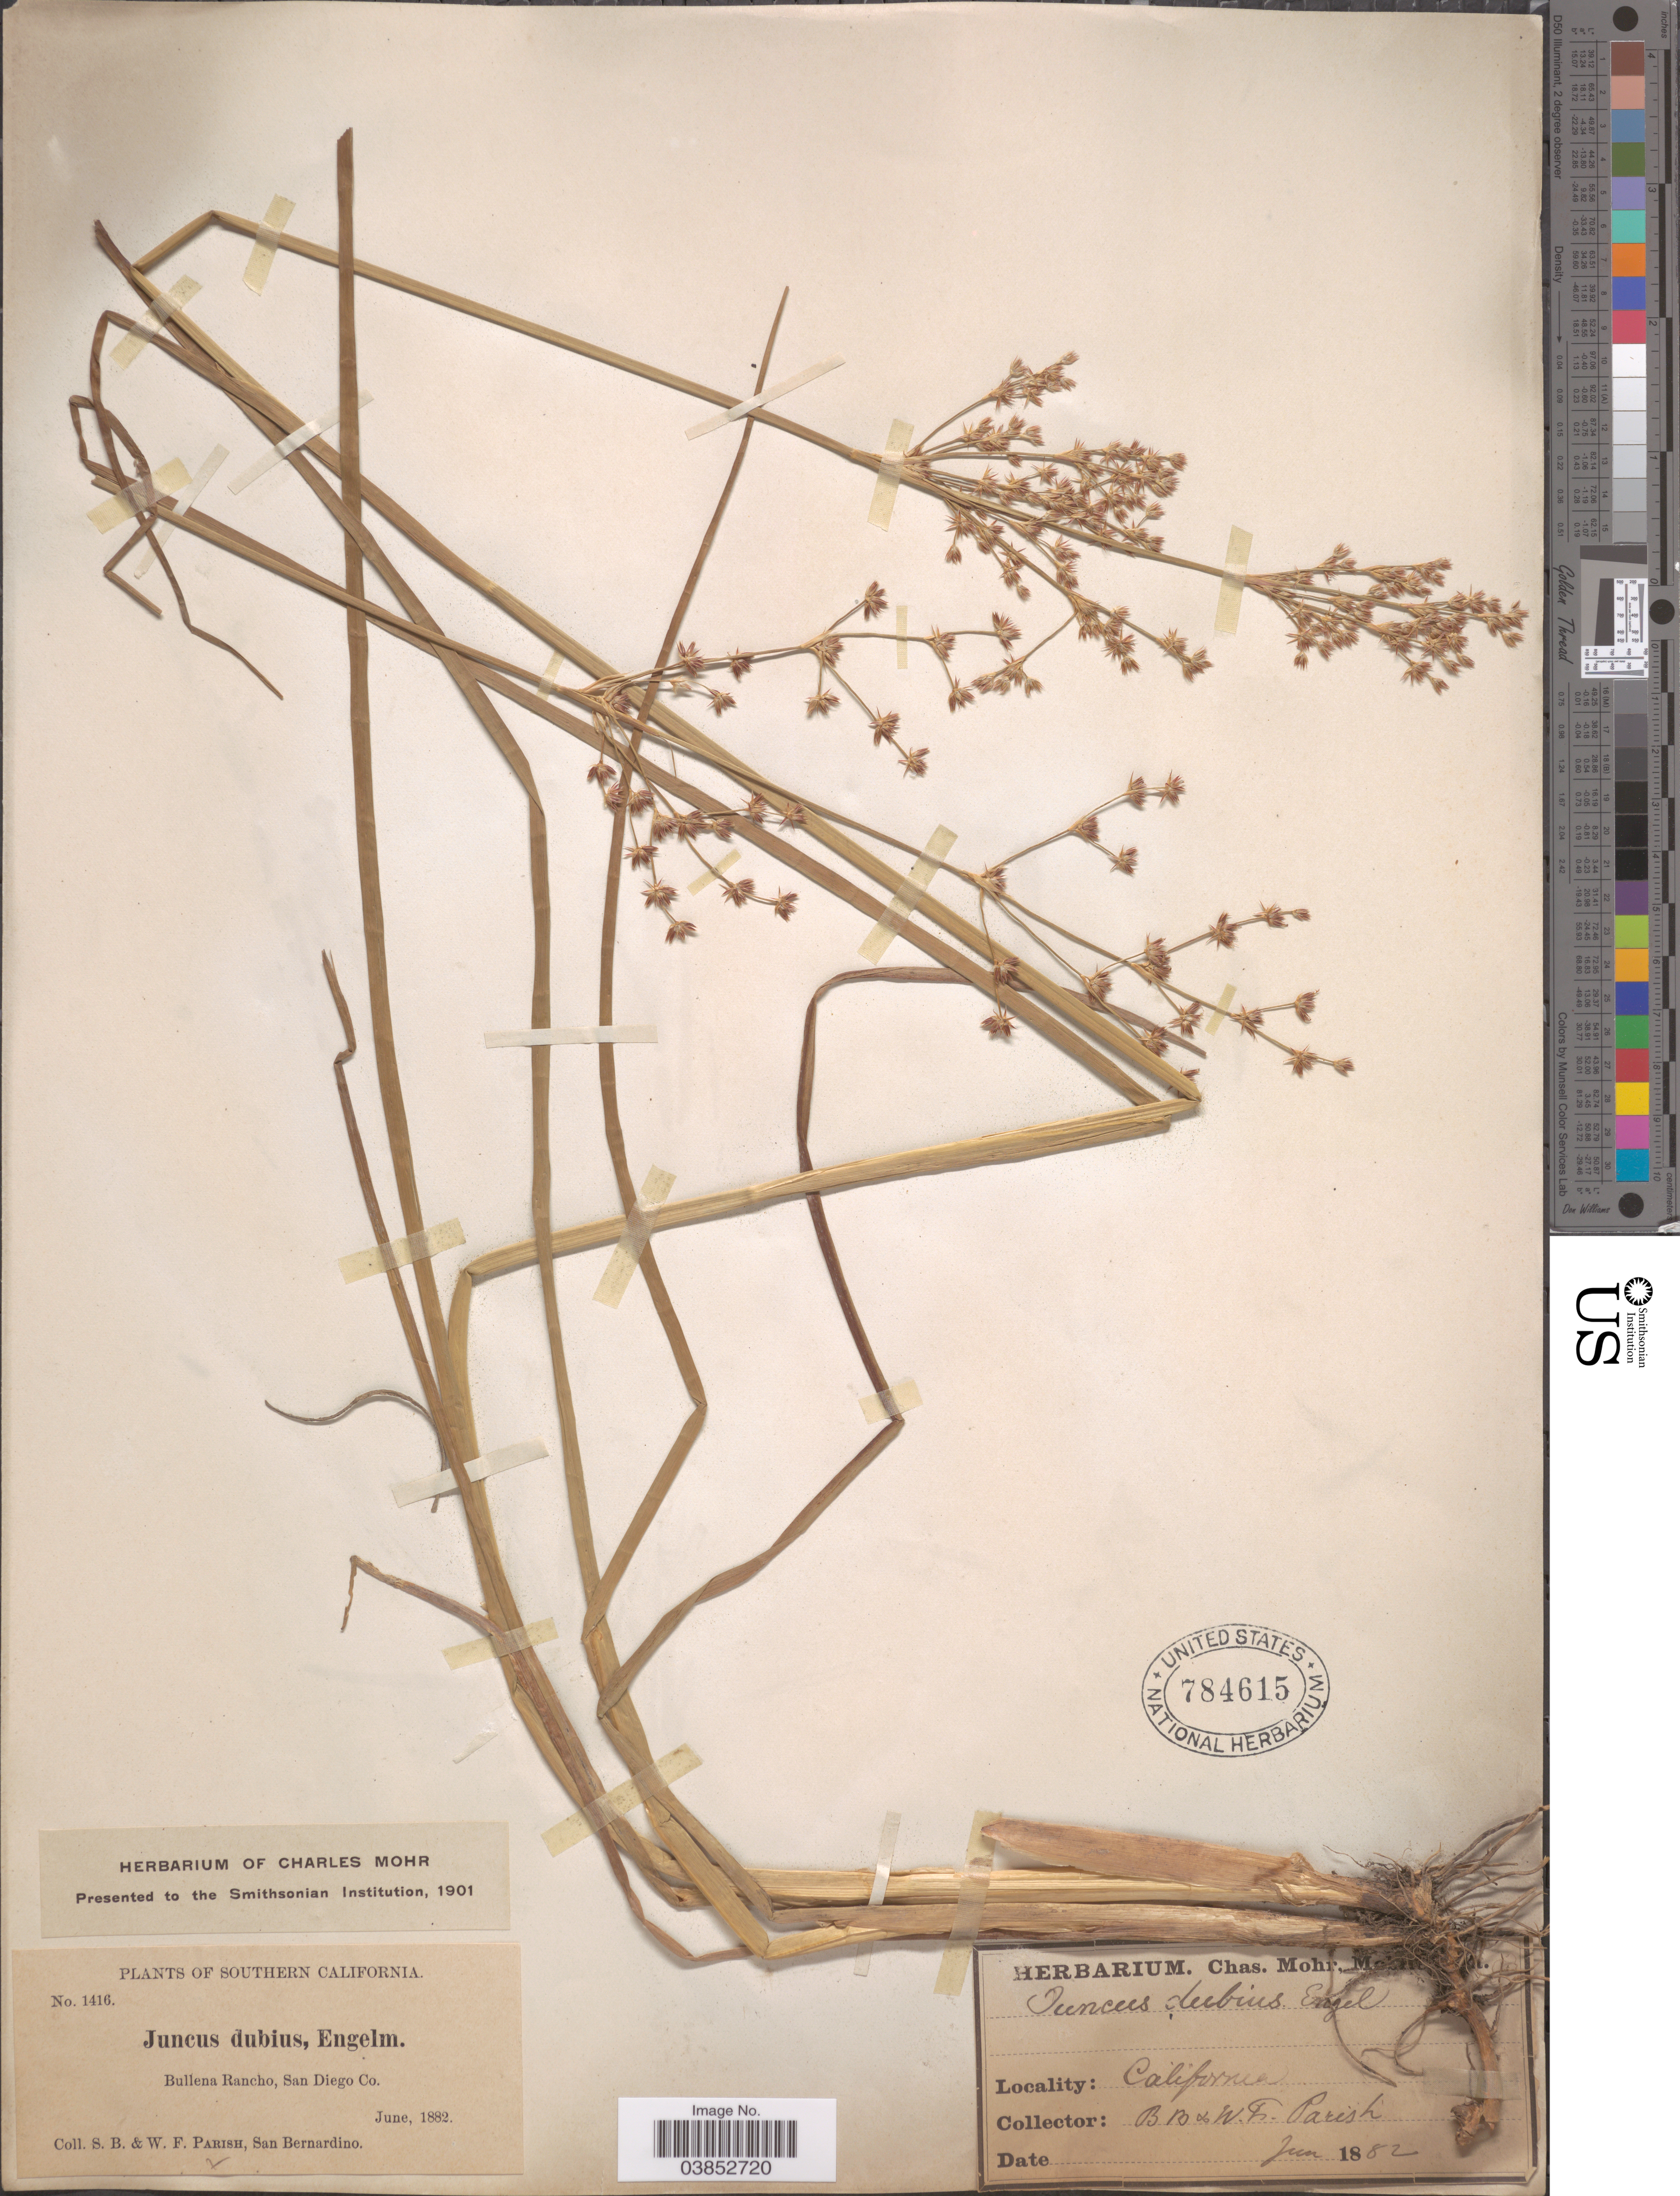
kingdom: Plantae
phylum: Tracheophyta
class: Liliopsida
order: Poales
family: Juncaceae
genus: Juncus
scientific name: Juncus dubius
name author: Engelm.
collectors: S. B. Parish & W. F. Parish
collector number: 1416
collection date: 1882-06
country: United States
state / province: California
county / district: San Diego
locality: Southern California. Bullena Rancho, San Diego Co.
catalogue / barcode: US 784615